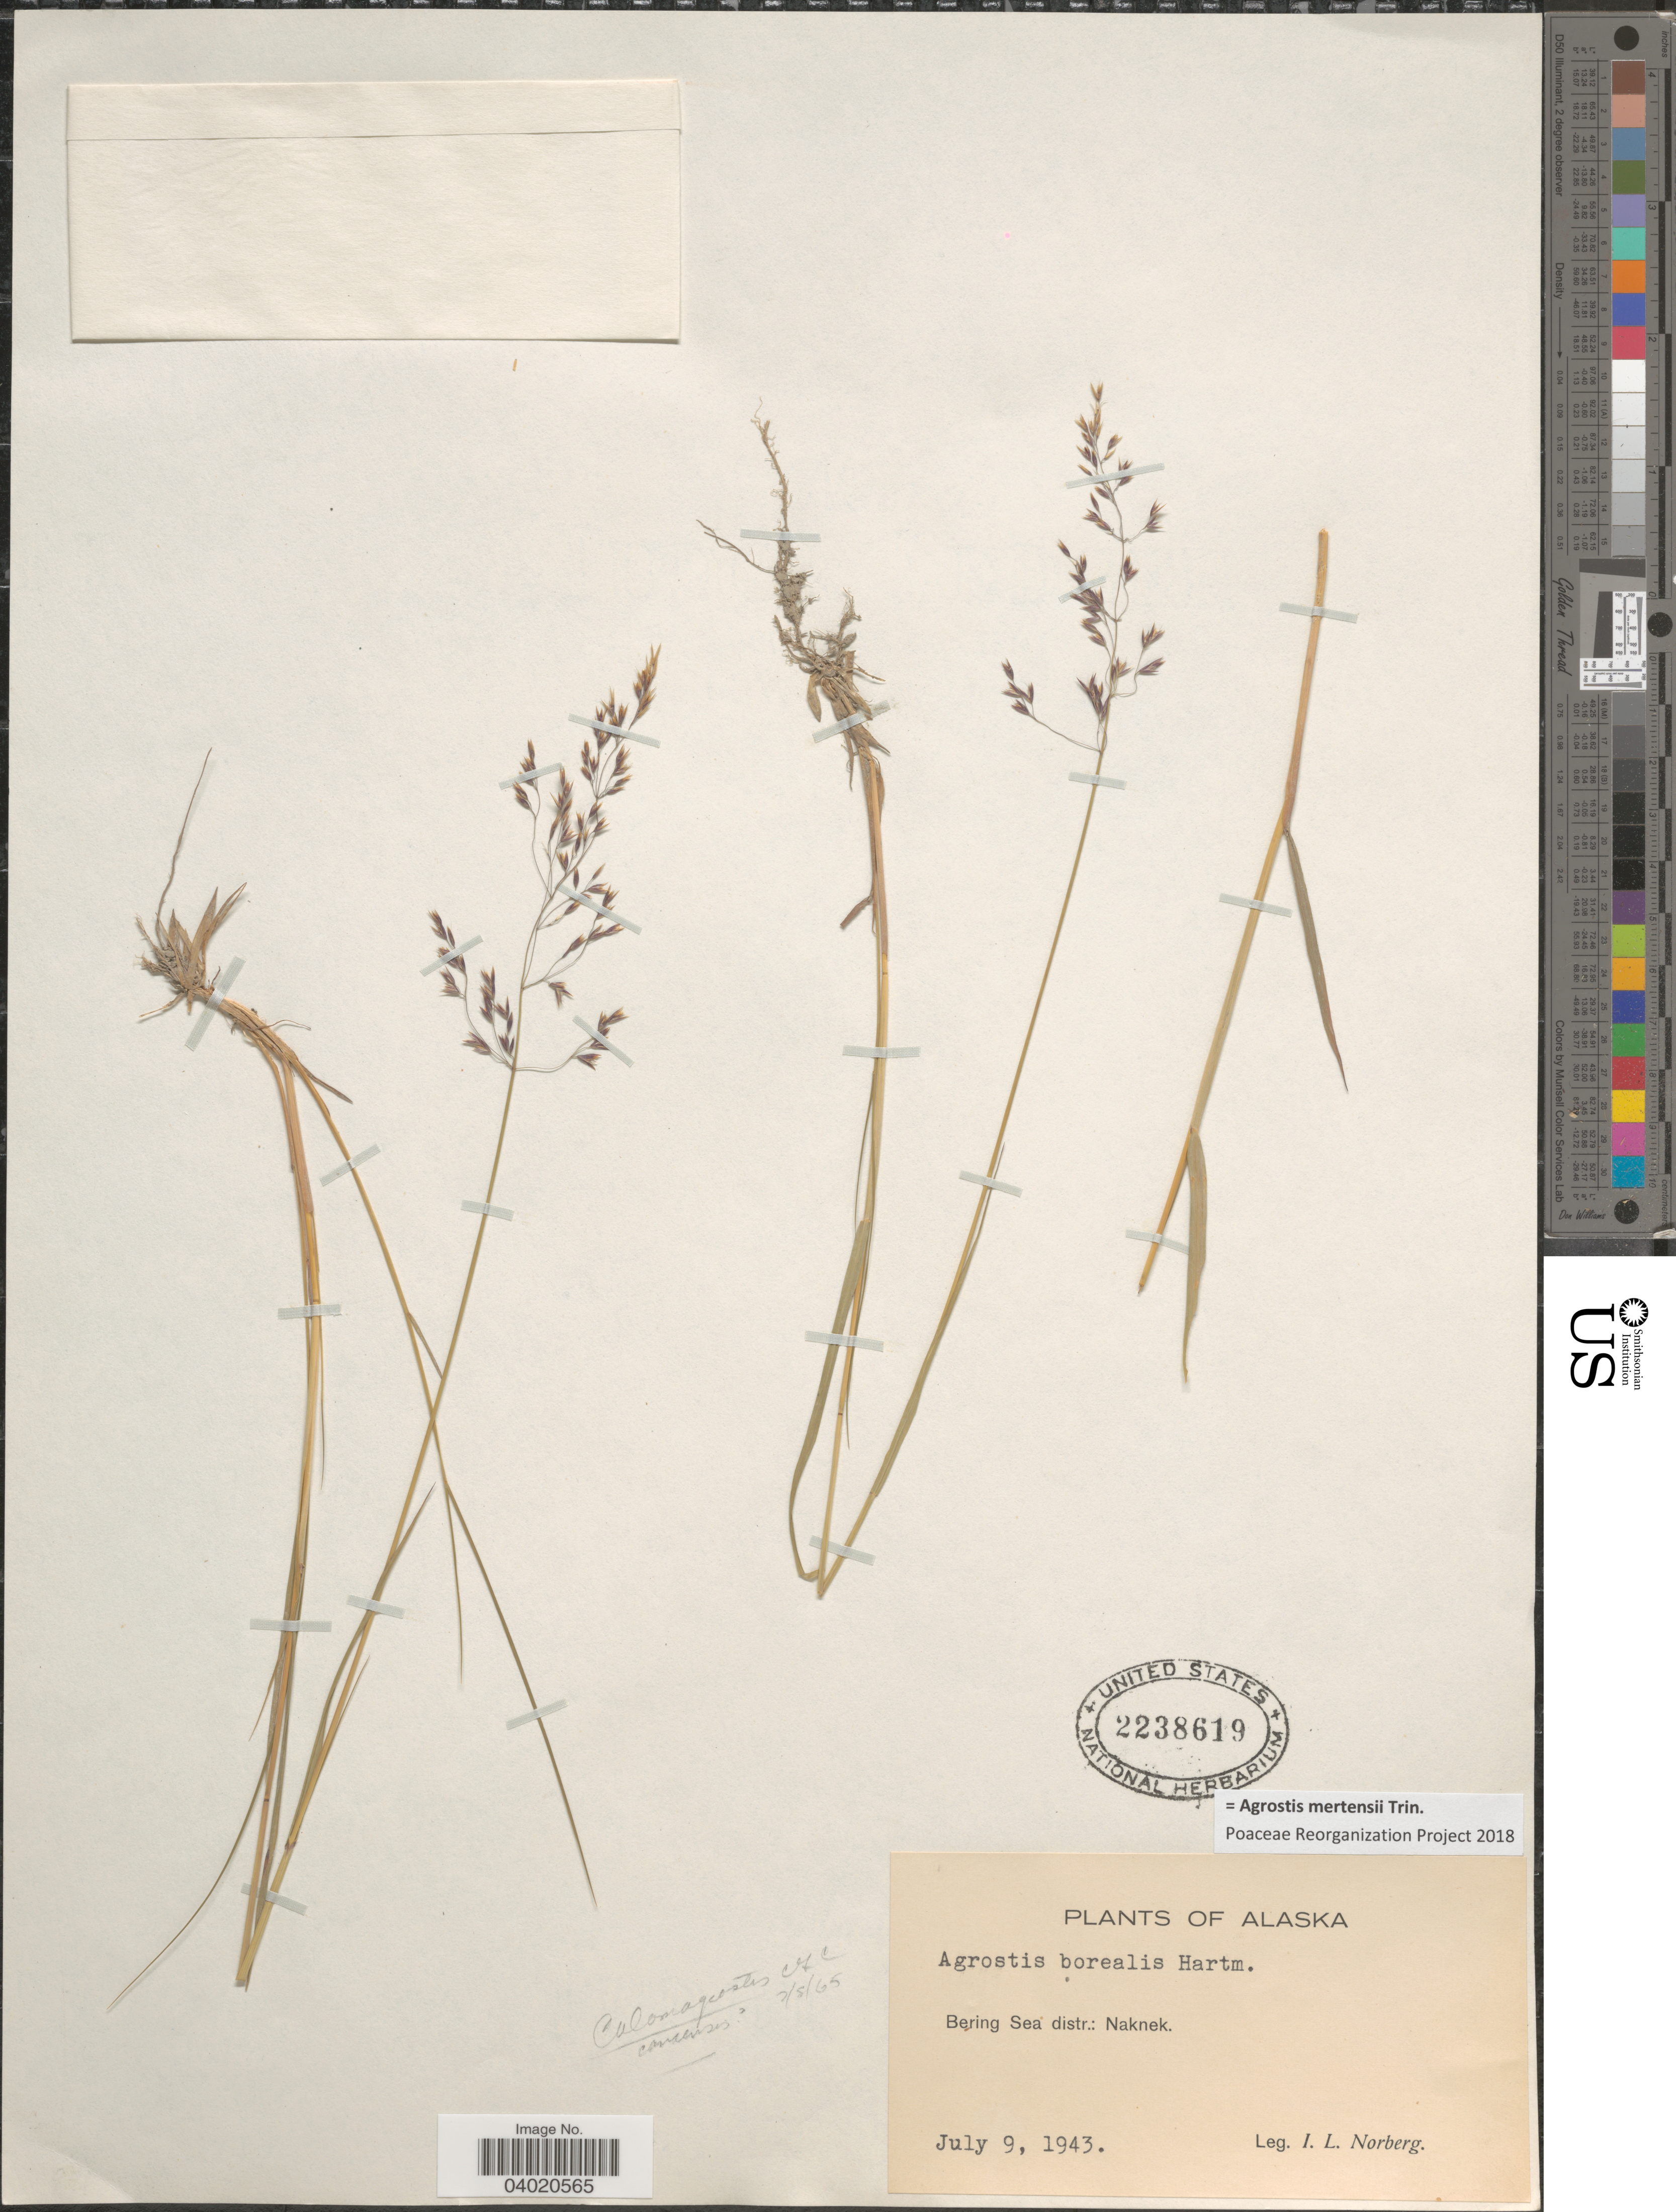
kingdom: Plantae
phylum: Tracheophyta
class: Liliopsida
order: Poales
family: Poaceae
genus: Agrostis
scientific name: Agrostis mertensii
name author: Trin.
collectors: I. Norberg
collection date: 1943-07-09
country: United States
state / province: Alaska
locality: Bering Sea distr.: Naknek.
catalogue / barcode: US 2238619